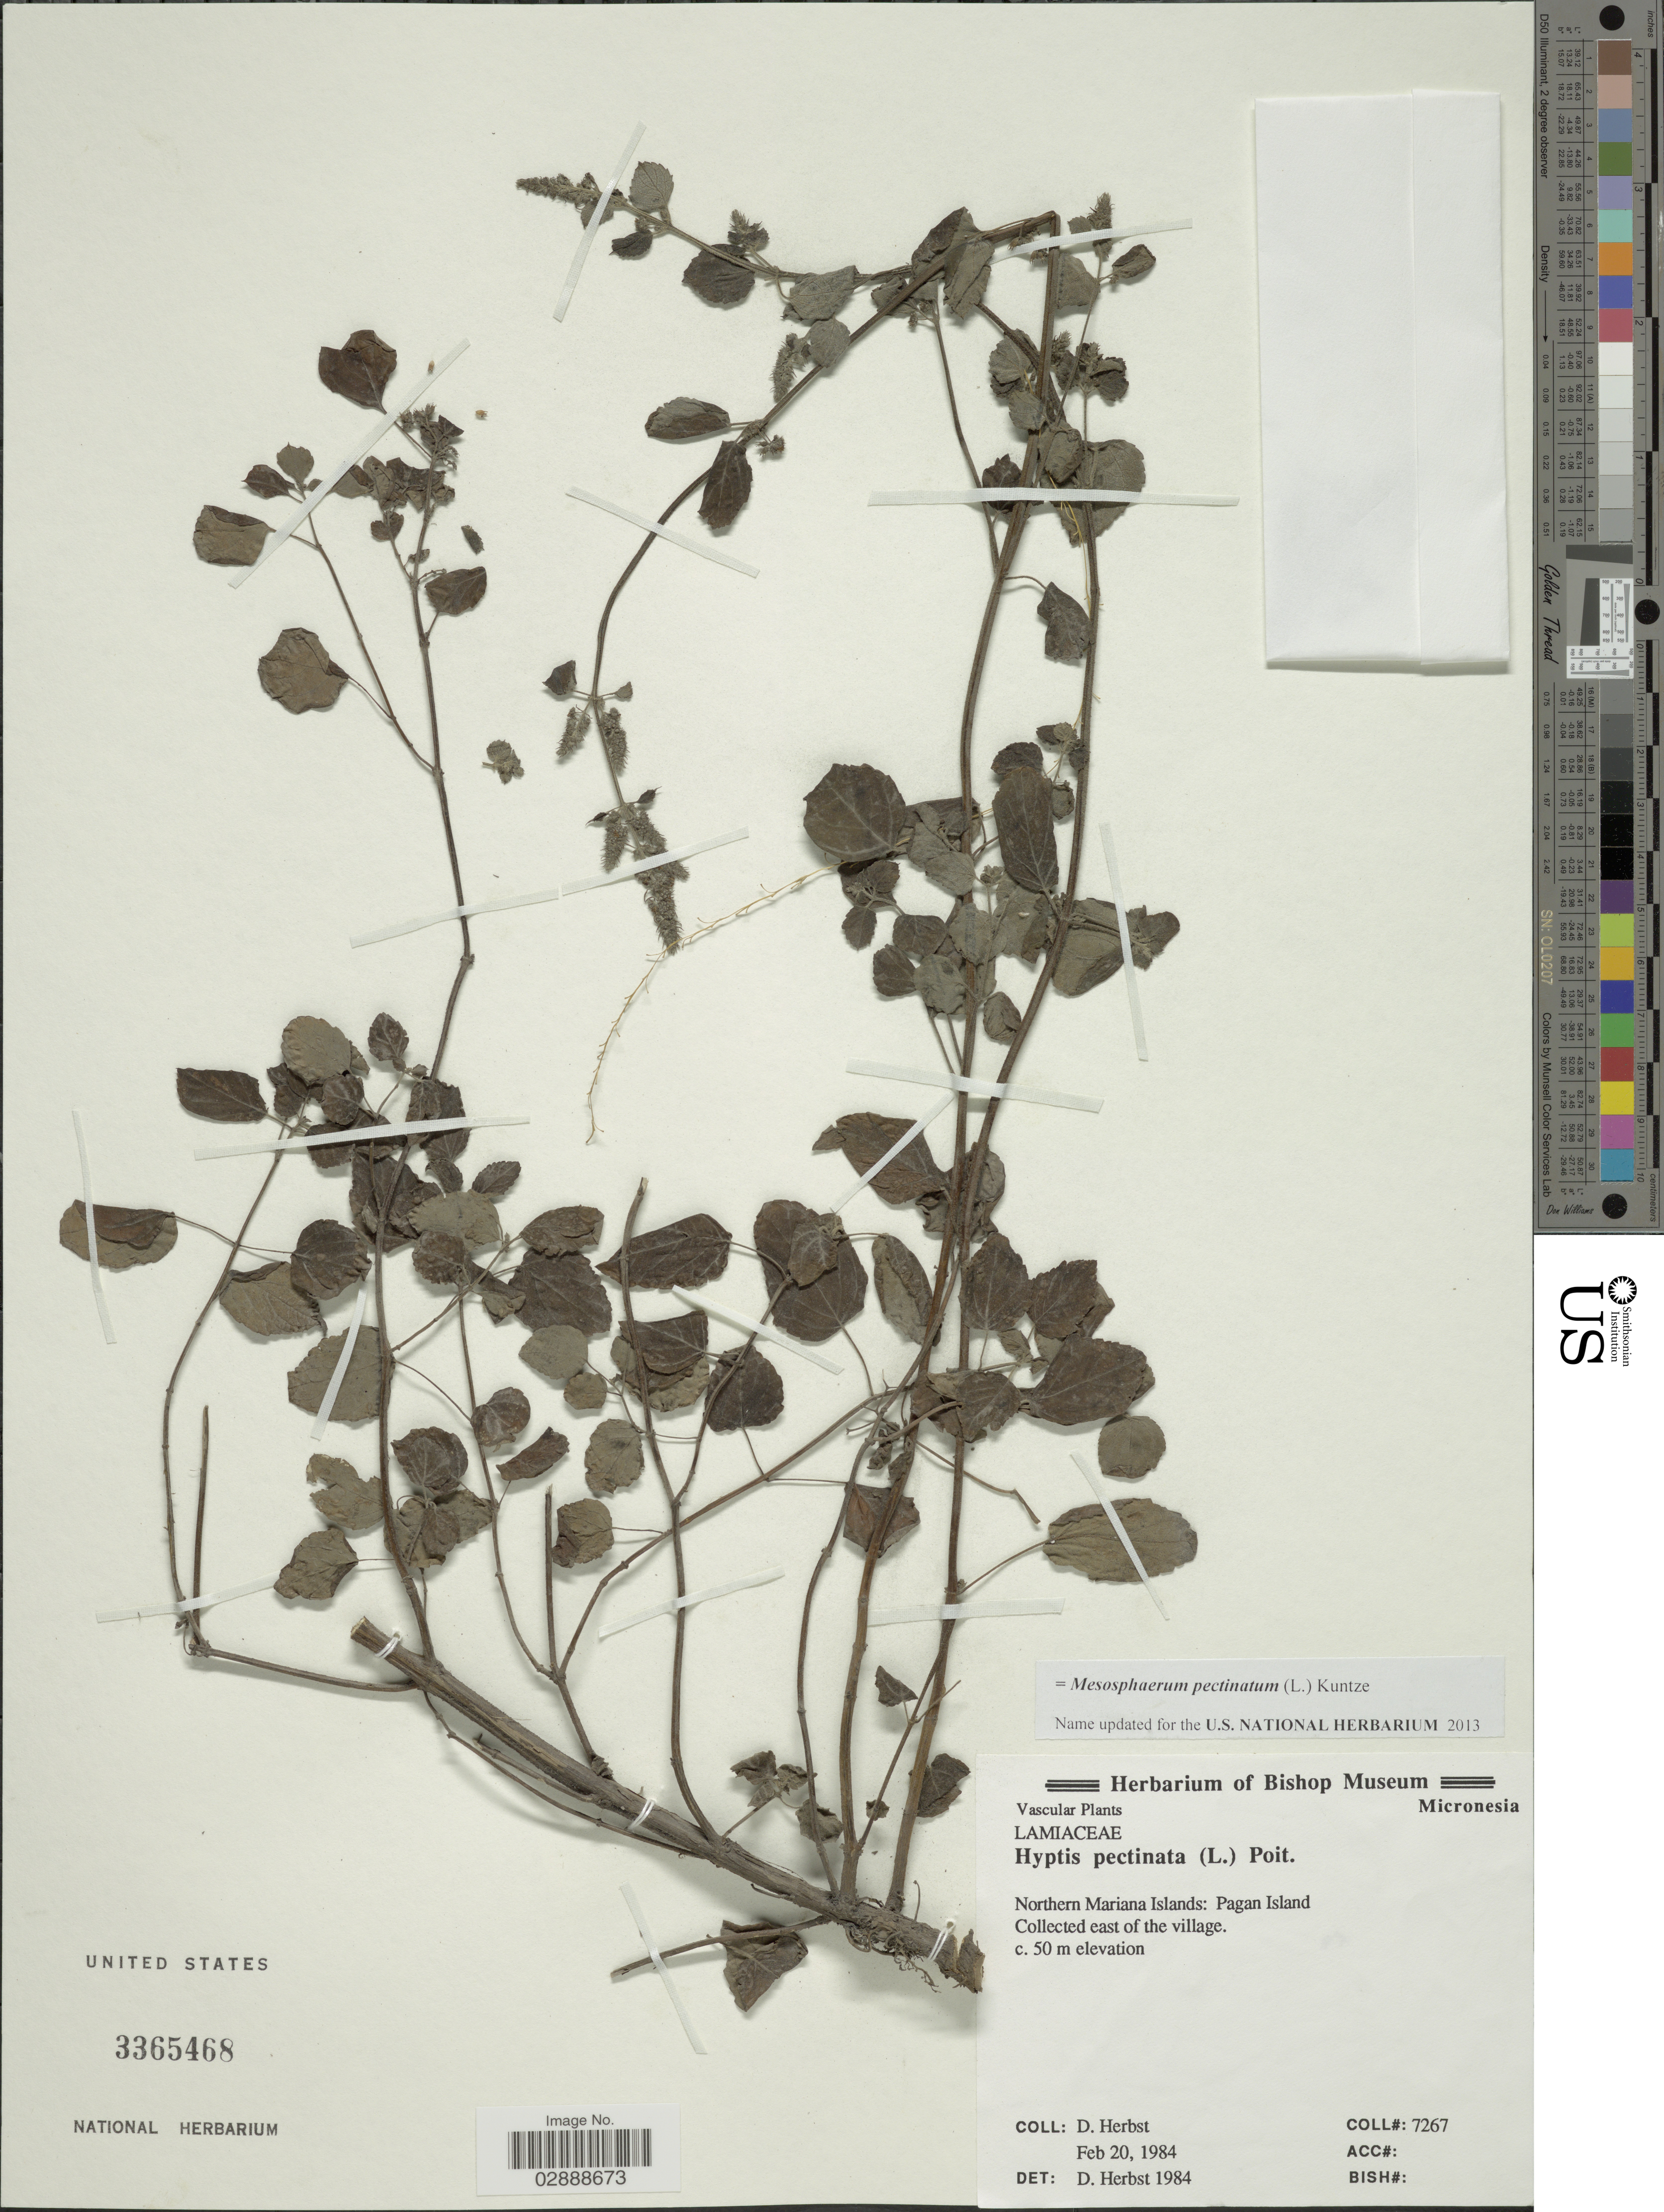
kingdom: Plantae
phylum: Tracheophyta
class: Magnoliopsida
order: Lamiales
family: Lamiaceae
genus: Mesosphaerum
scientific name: Mesosphaerum pectinatum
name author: (L.) Kuntze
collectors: D. Herbst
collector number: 7267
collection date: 1984-02-20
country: Northern Mariana Islands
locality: Pagan Island, Collected east of the village.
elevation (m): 50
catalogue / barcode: US 3365468